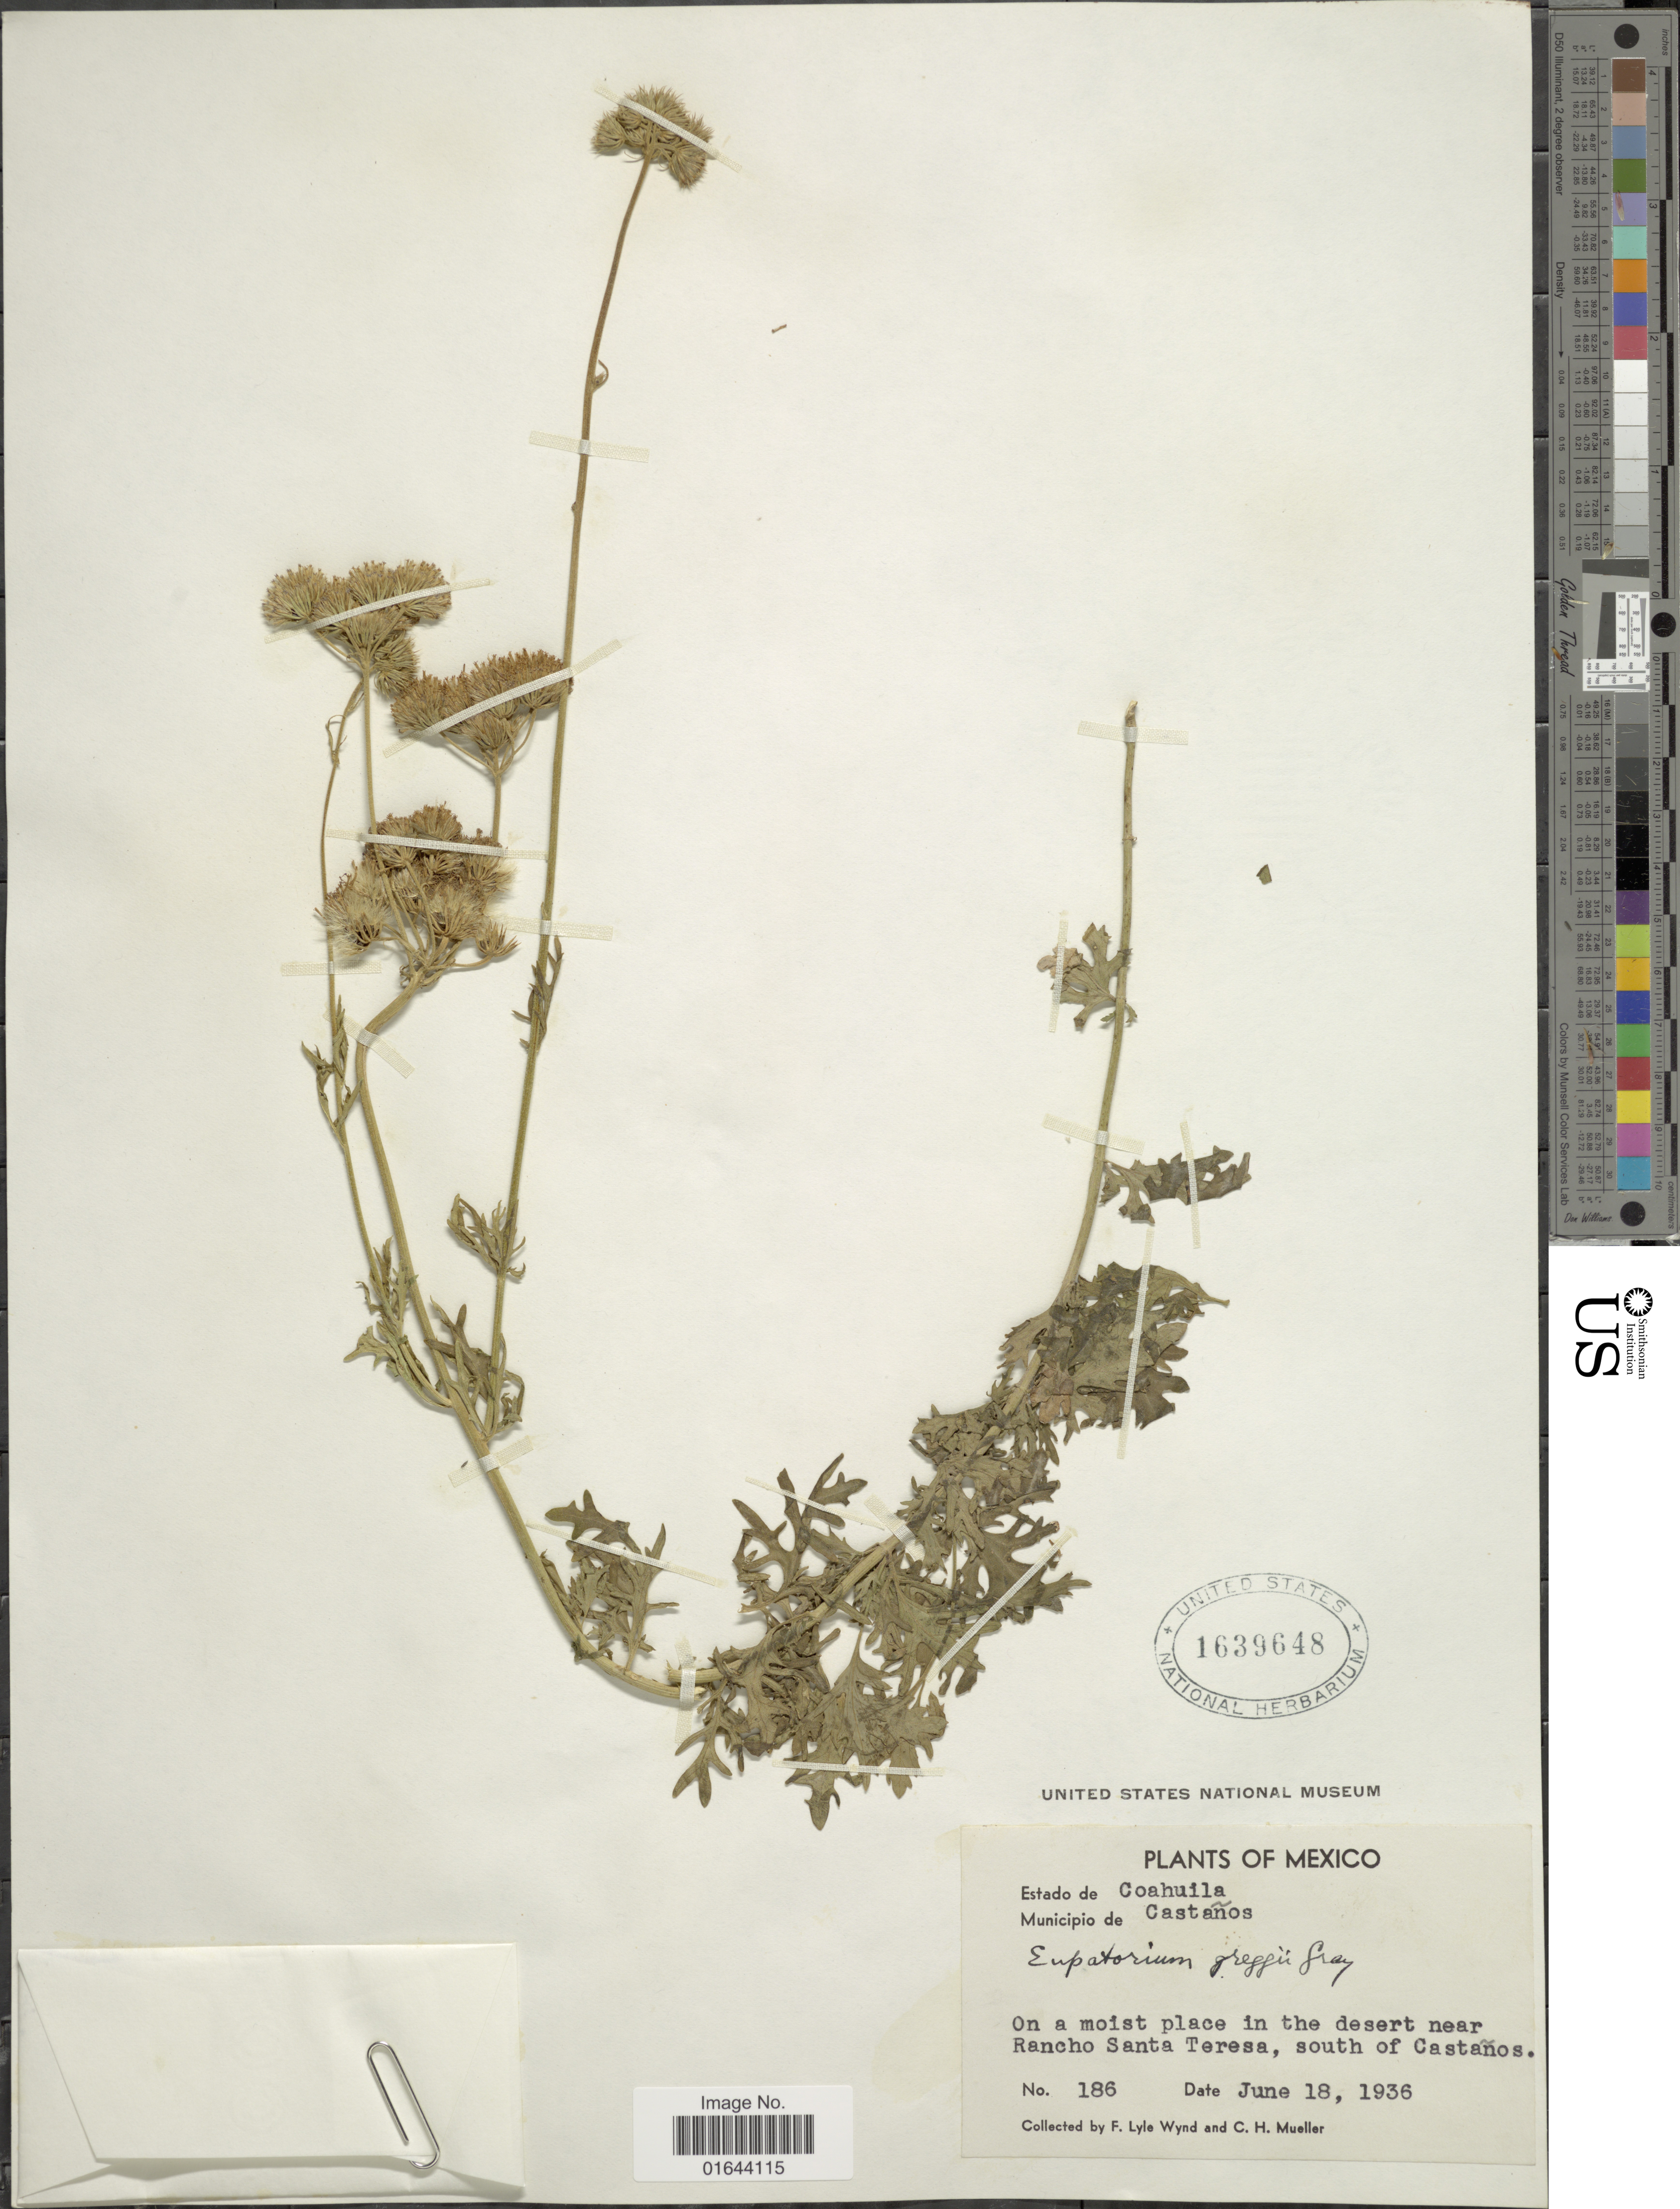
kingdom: Plantae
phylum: Tracheophyta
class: Magnoliopsida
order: Asterales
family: Asteraceae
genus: Conoclinium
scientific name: Conoclinium greggii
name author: (A. Gray) Small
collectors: F. L. Wynd & C. H. Mueller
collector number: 186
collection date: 1936-06-18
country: Mexico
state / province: Coahuila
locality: Mexico, Estado de Coahuila, Municipio de Castanos. in desert near Rancho Santa Teresa, south of Castanos.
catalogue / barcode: US 1639648